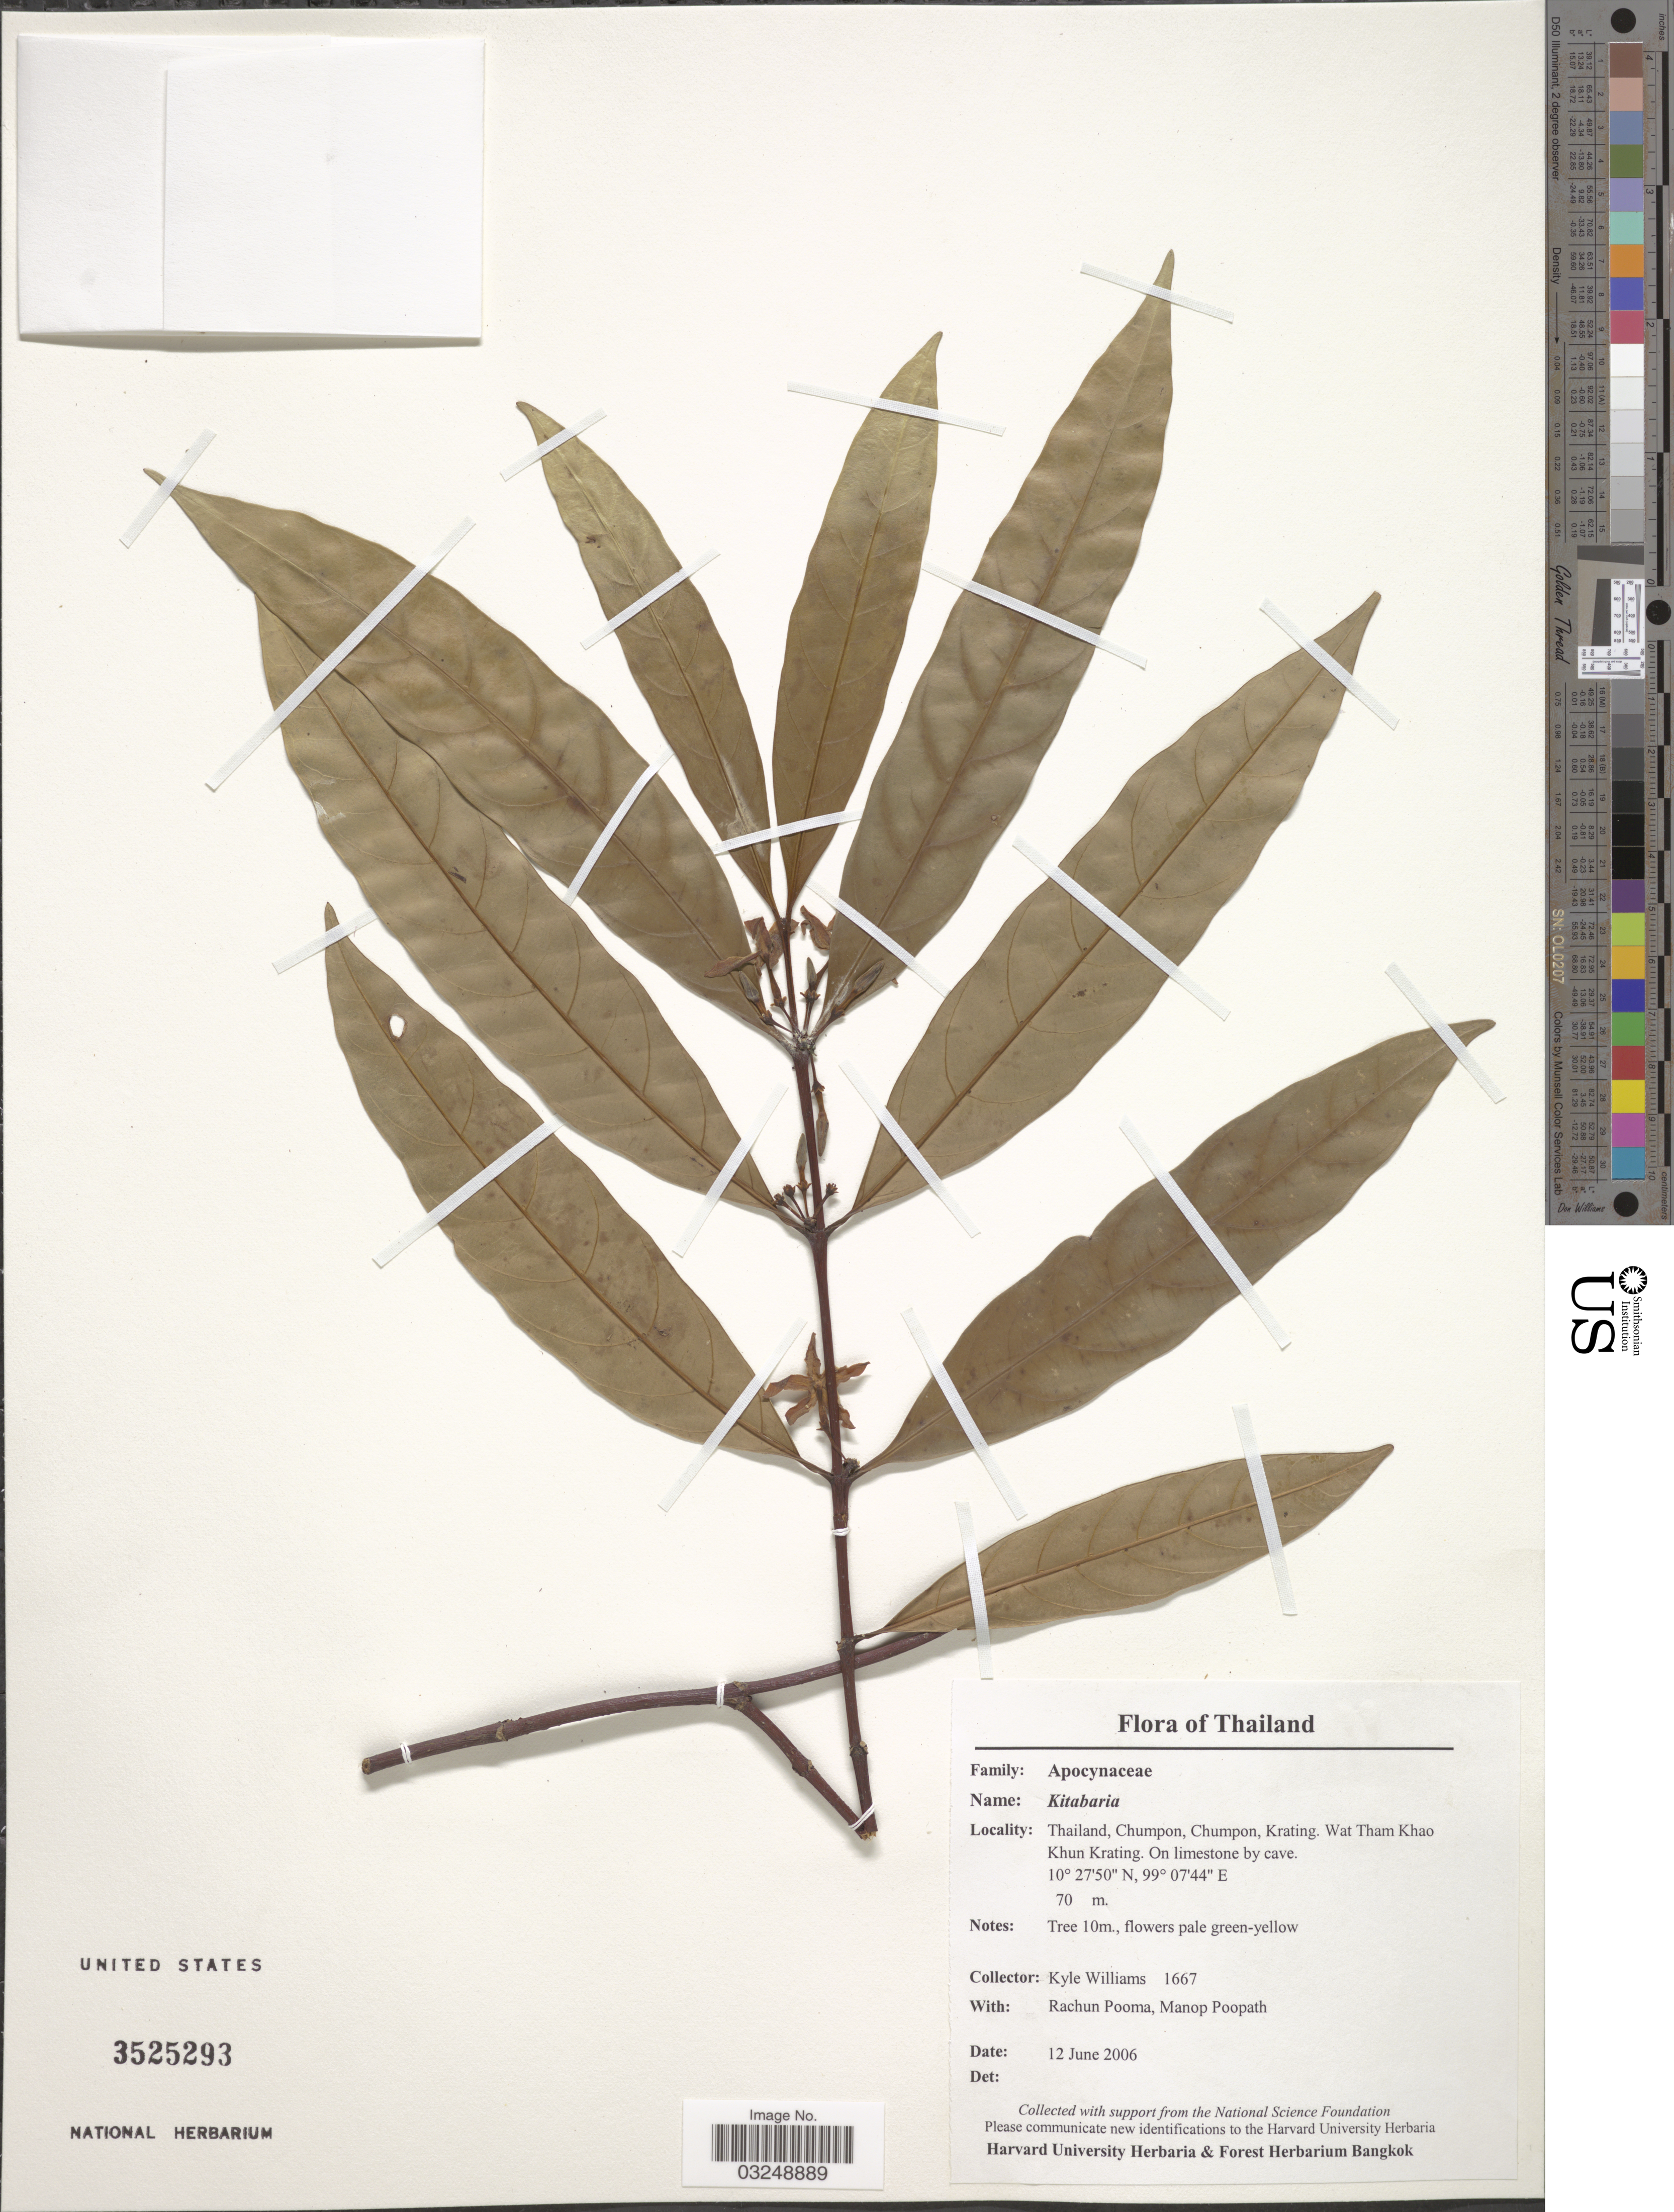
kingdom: Plantae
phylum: Tracheophyta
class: Magnoliopsida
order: Gentianales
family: Apocynaceae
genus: Kibatalia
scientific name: Kibatalia sp.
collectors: K. J. Williams, R. Pooma & M. Poopath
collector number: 1667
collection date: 2006-06-12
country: Thailand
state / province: Chumpon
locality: Chumpon, Krating. Wat Tham Khao Khun Krating. On limestone by cave.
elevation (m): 70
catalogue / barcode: US 3525293